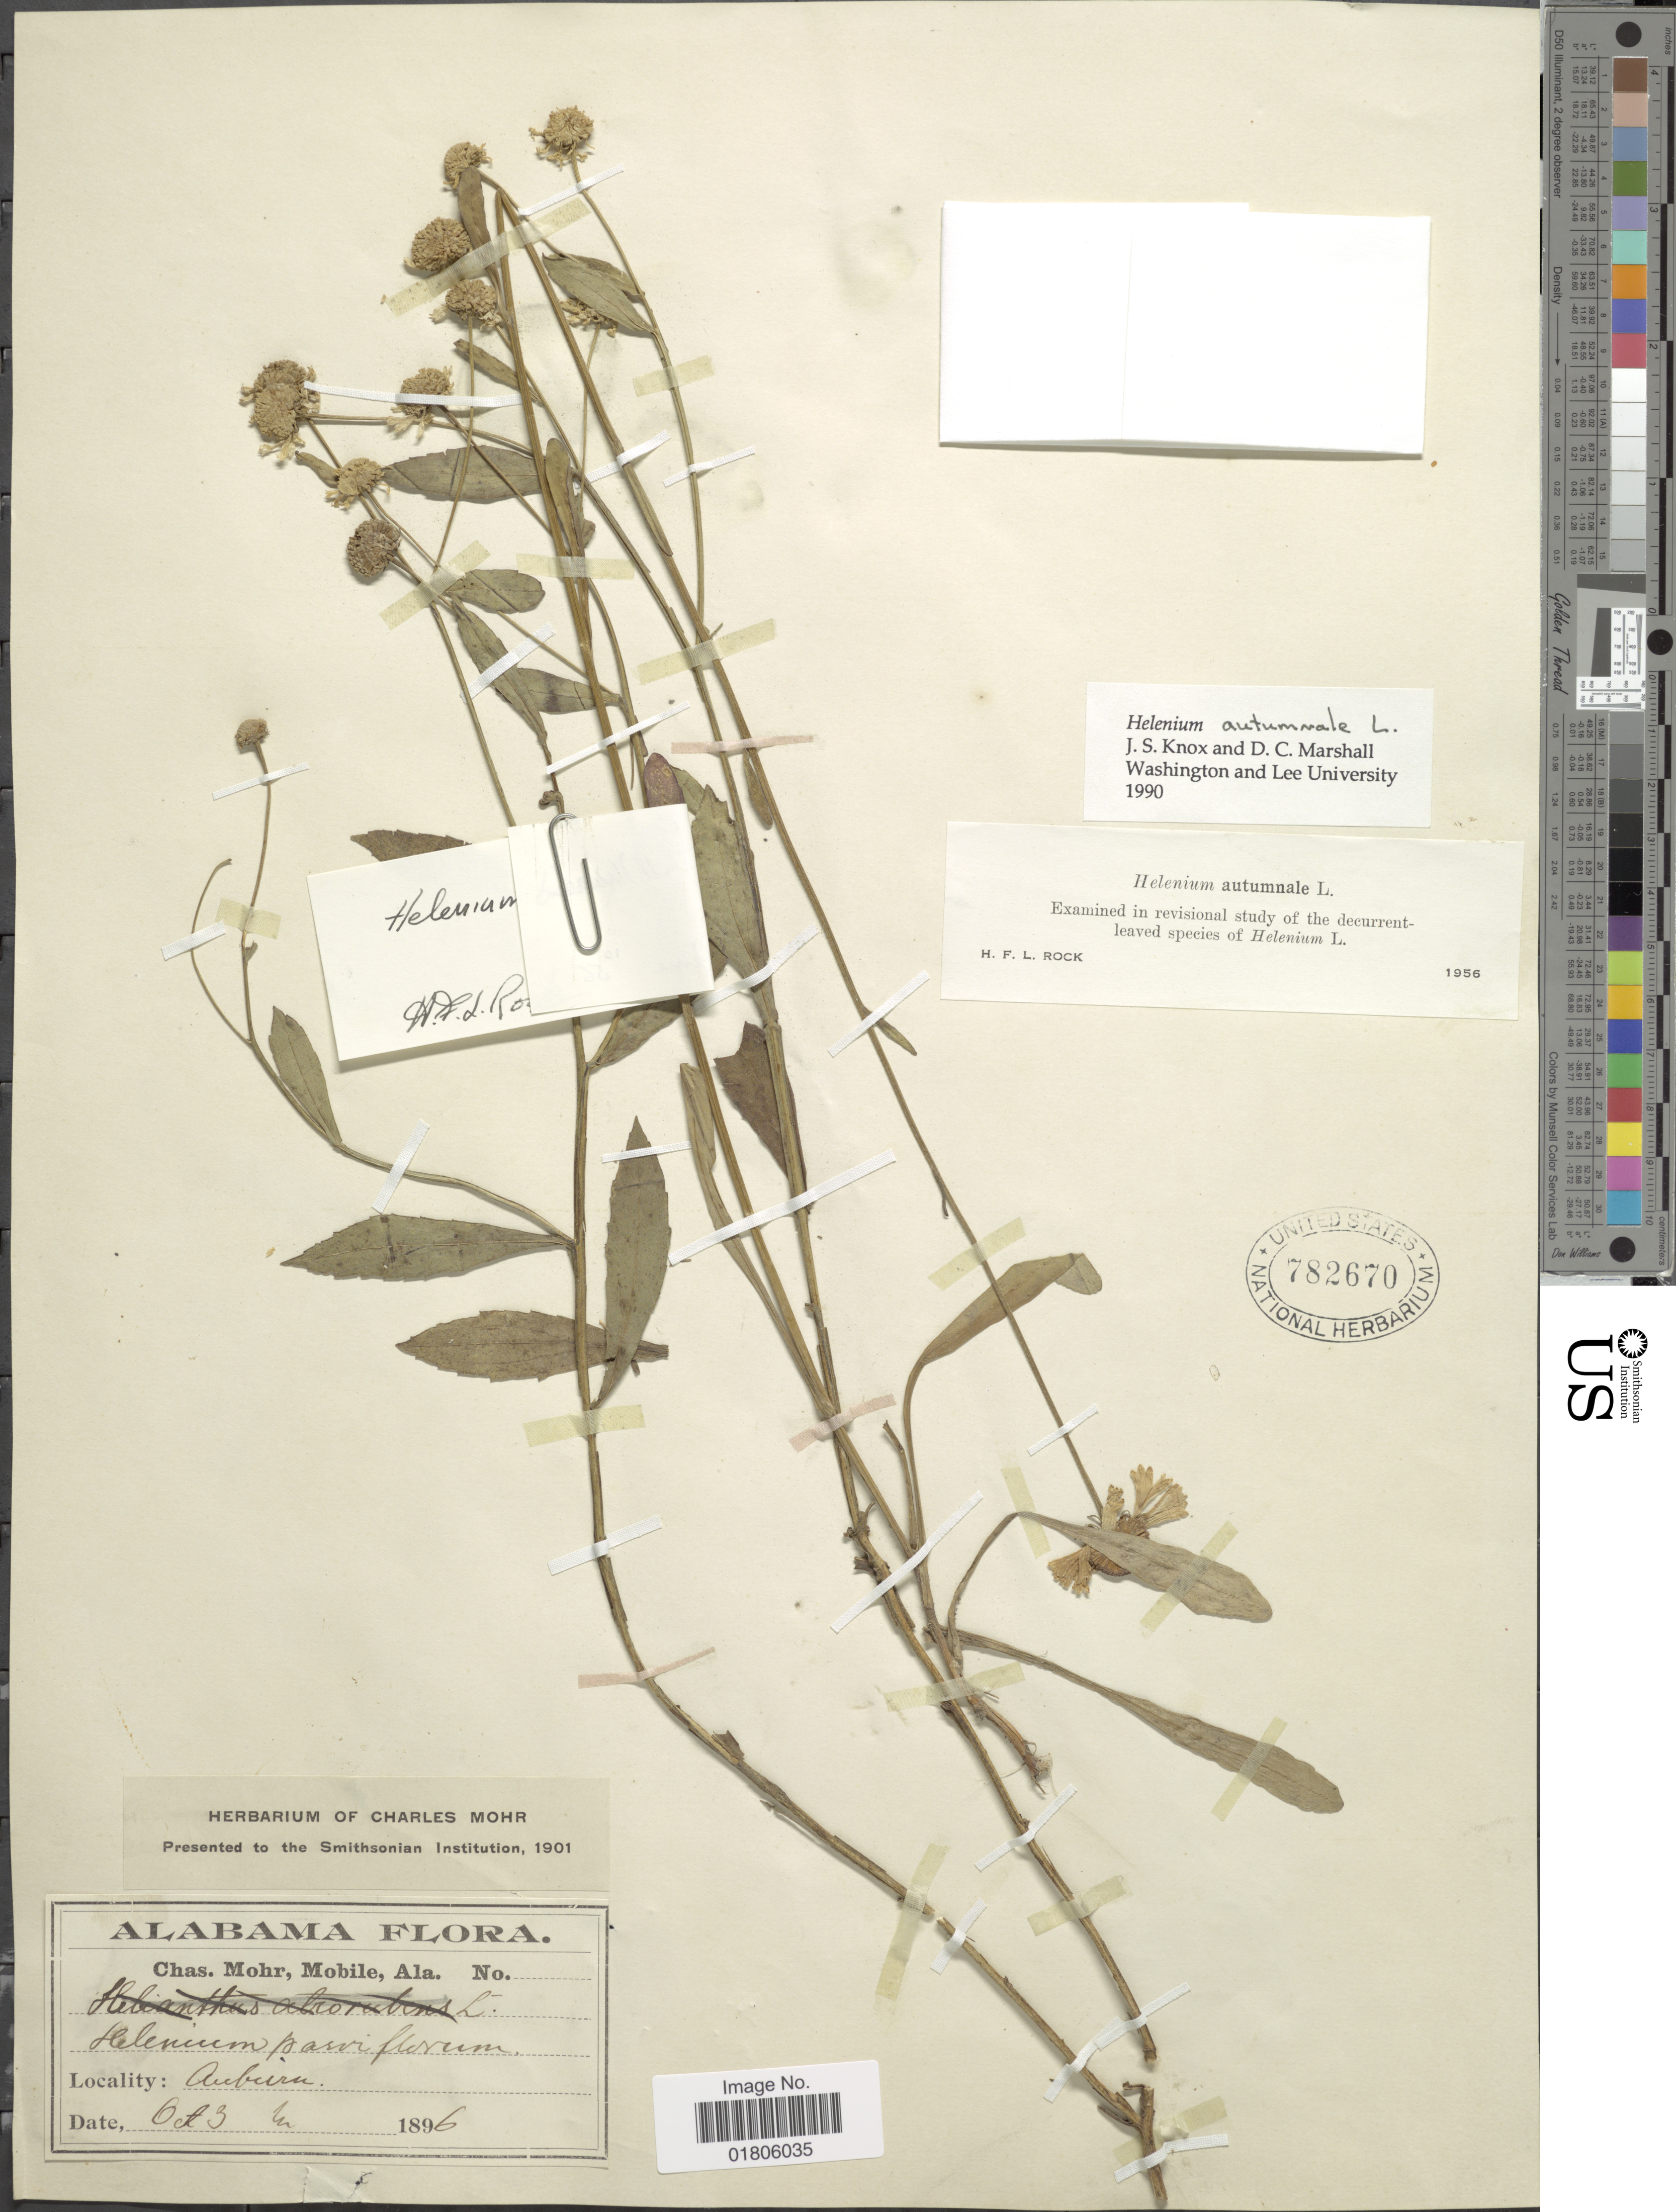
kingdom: Plantae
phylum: Tracheophyta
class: Magnoliopsida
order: Asterales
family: Asteraceae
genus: Helenium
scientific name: Helenium autumnale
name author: L.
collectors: Mohr, C. T. (herbarium)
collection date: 1896-10-03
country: United States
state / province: Alabama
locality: Auburn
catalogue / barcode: US 782670